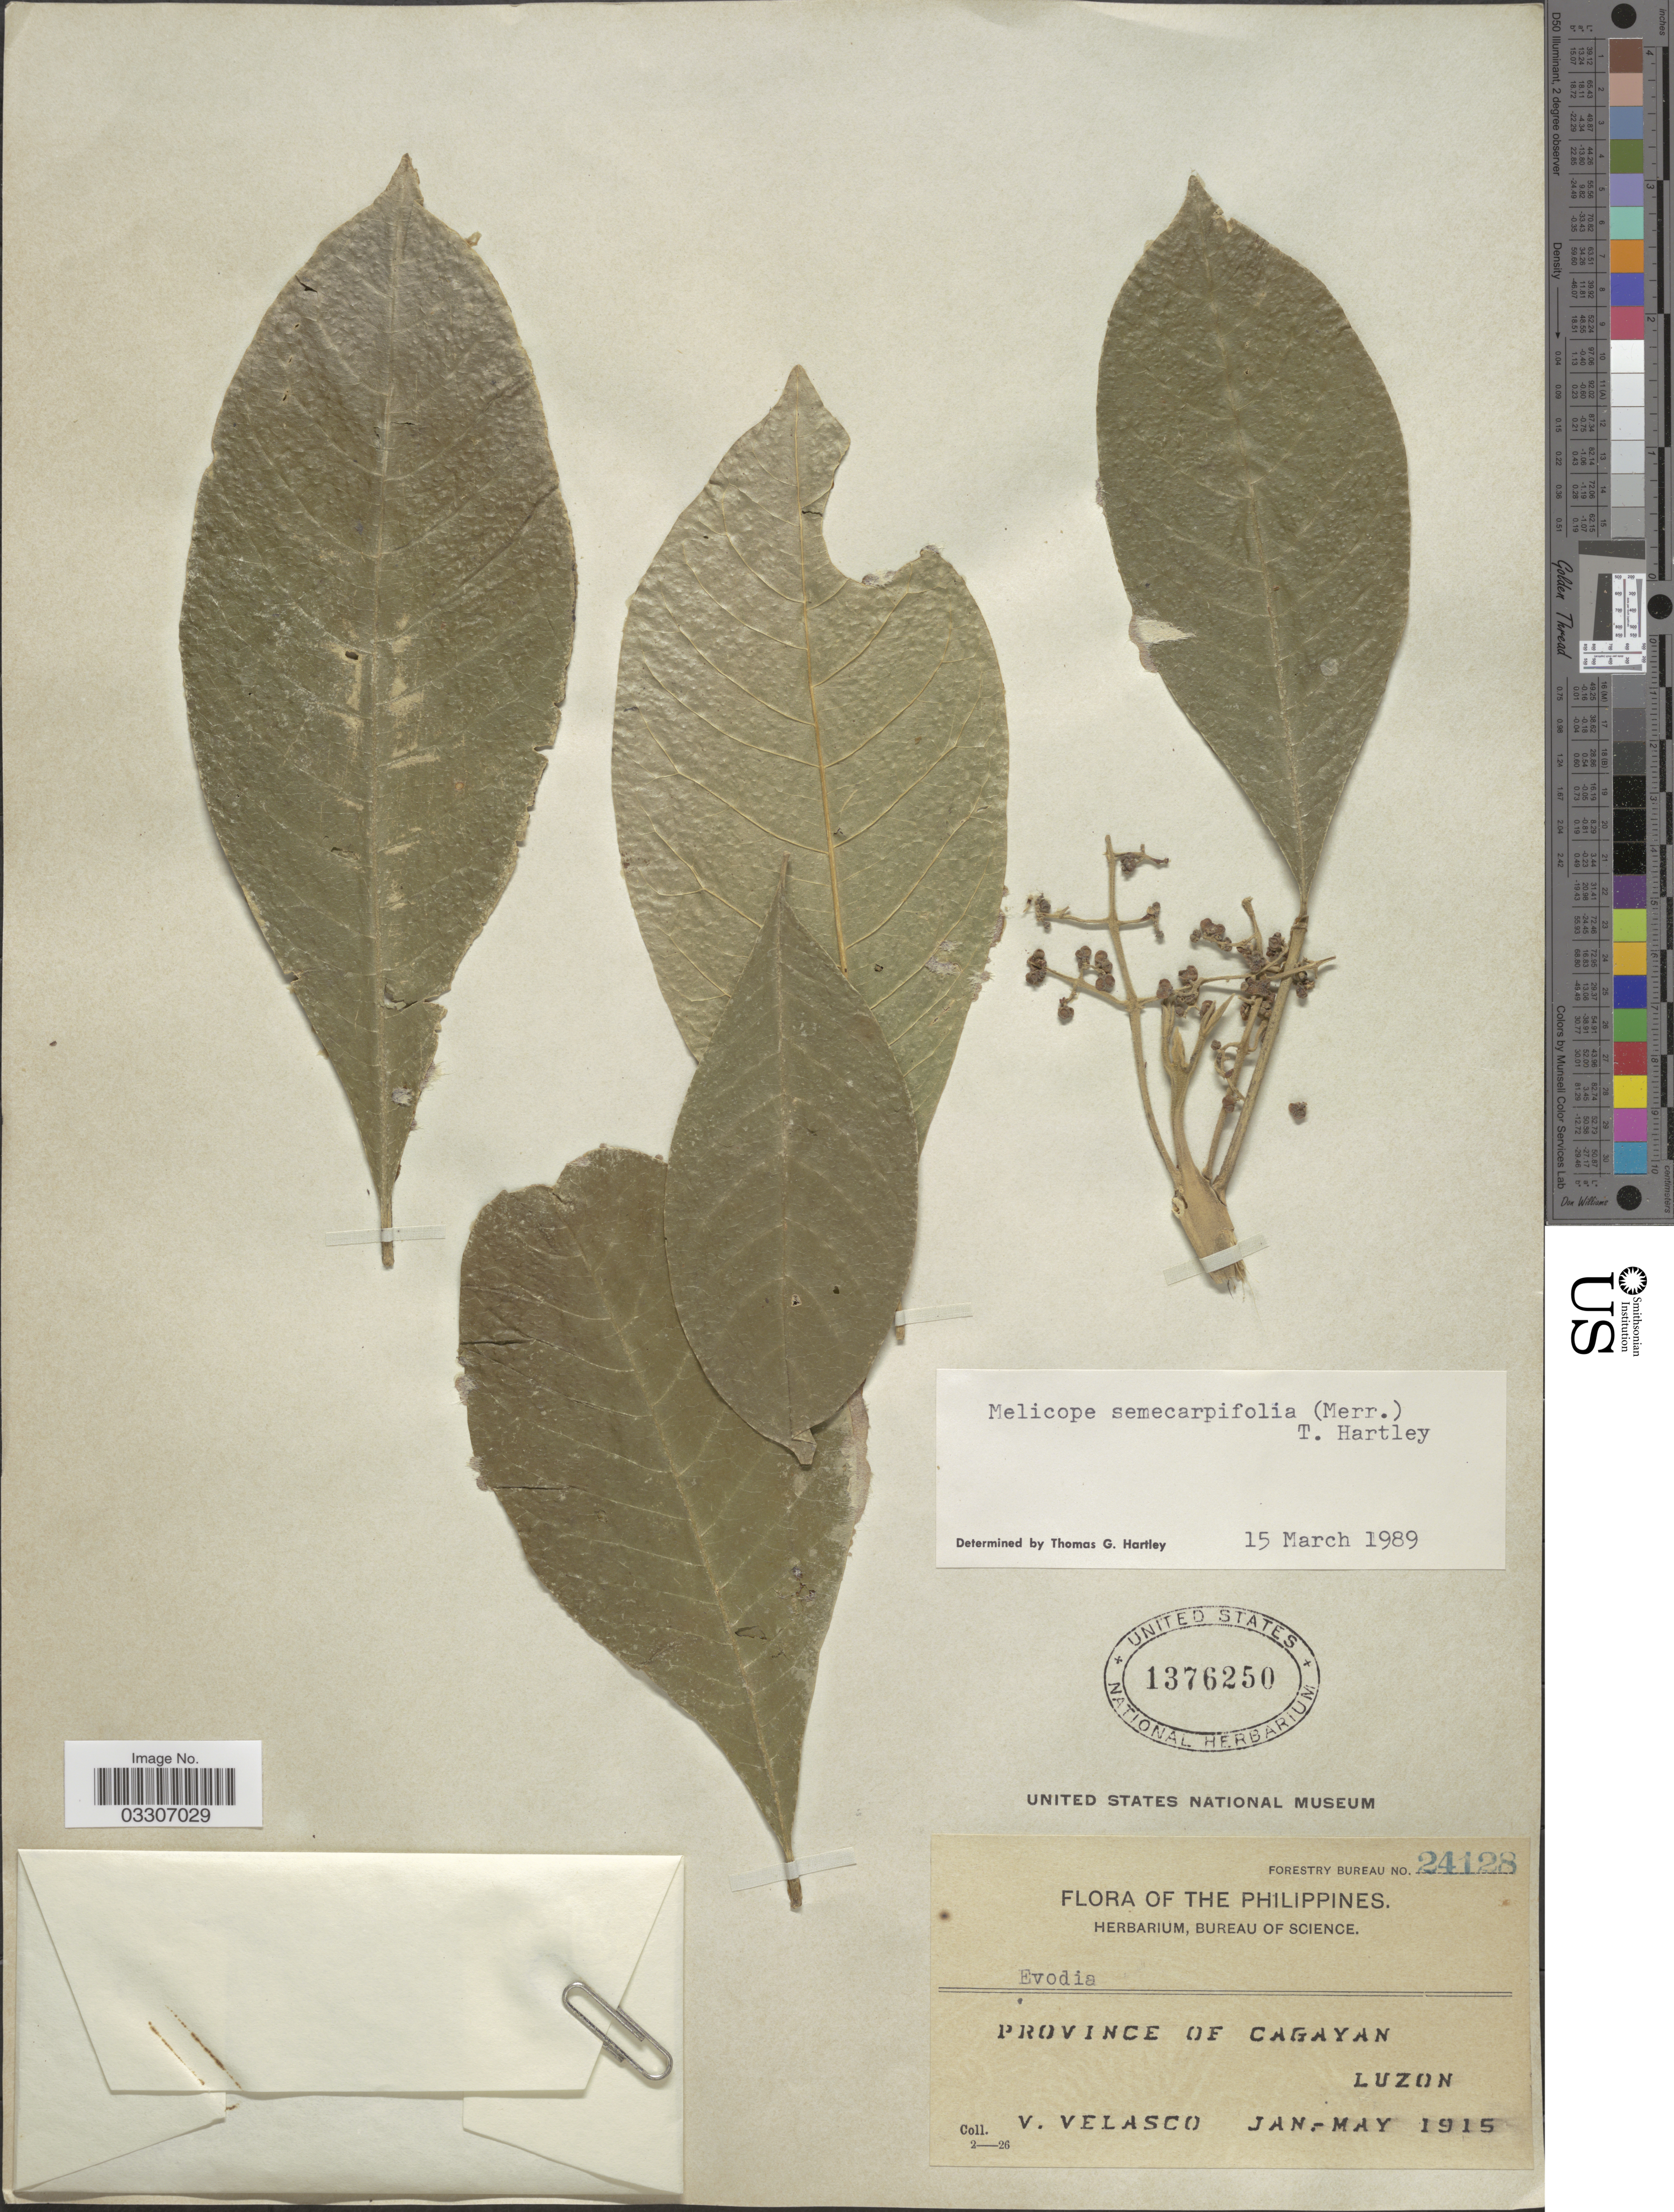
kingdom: Plantae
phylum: Tracheophyta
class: Magnoliopsida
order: Sapindales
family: Rutaceae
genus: Melicope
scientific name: Melicope semecarpifolia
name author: (Merr.) T.G. Hartley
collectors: V. Velasco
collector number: Forestry Bureau 24128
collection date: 1915-01/1915-05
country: Philippines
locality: Province of Cagayan Luzon.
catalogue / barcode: US 1376250